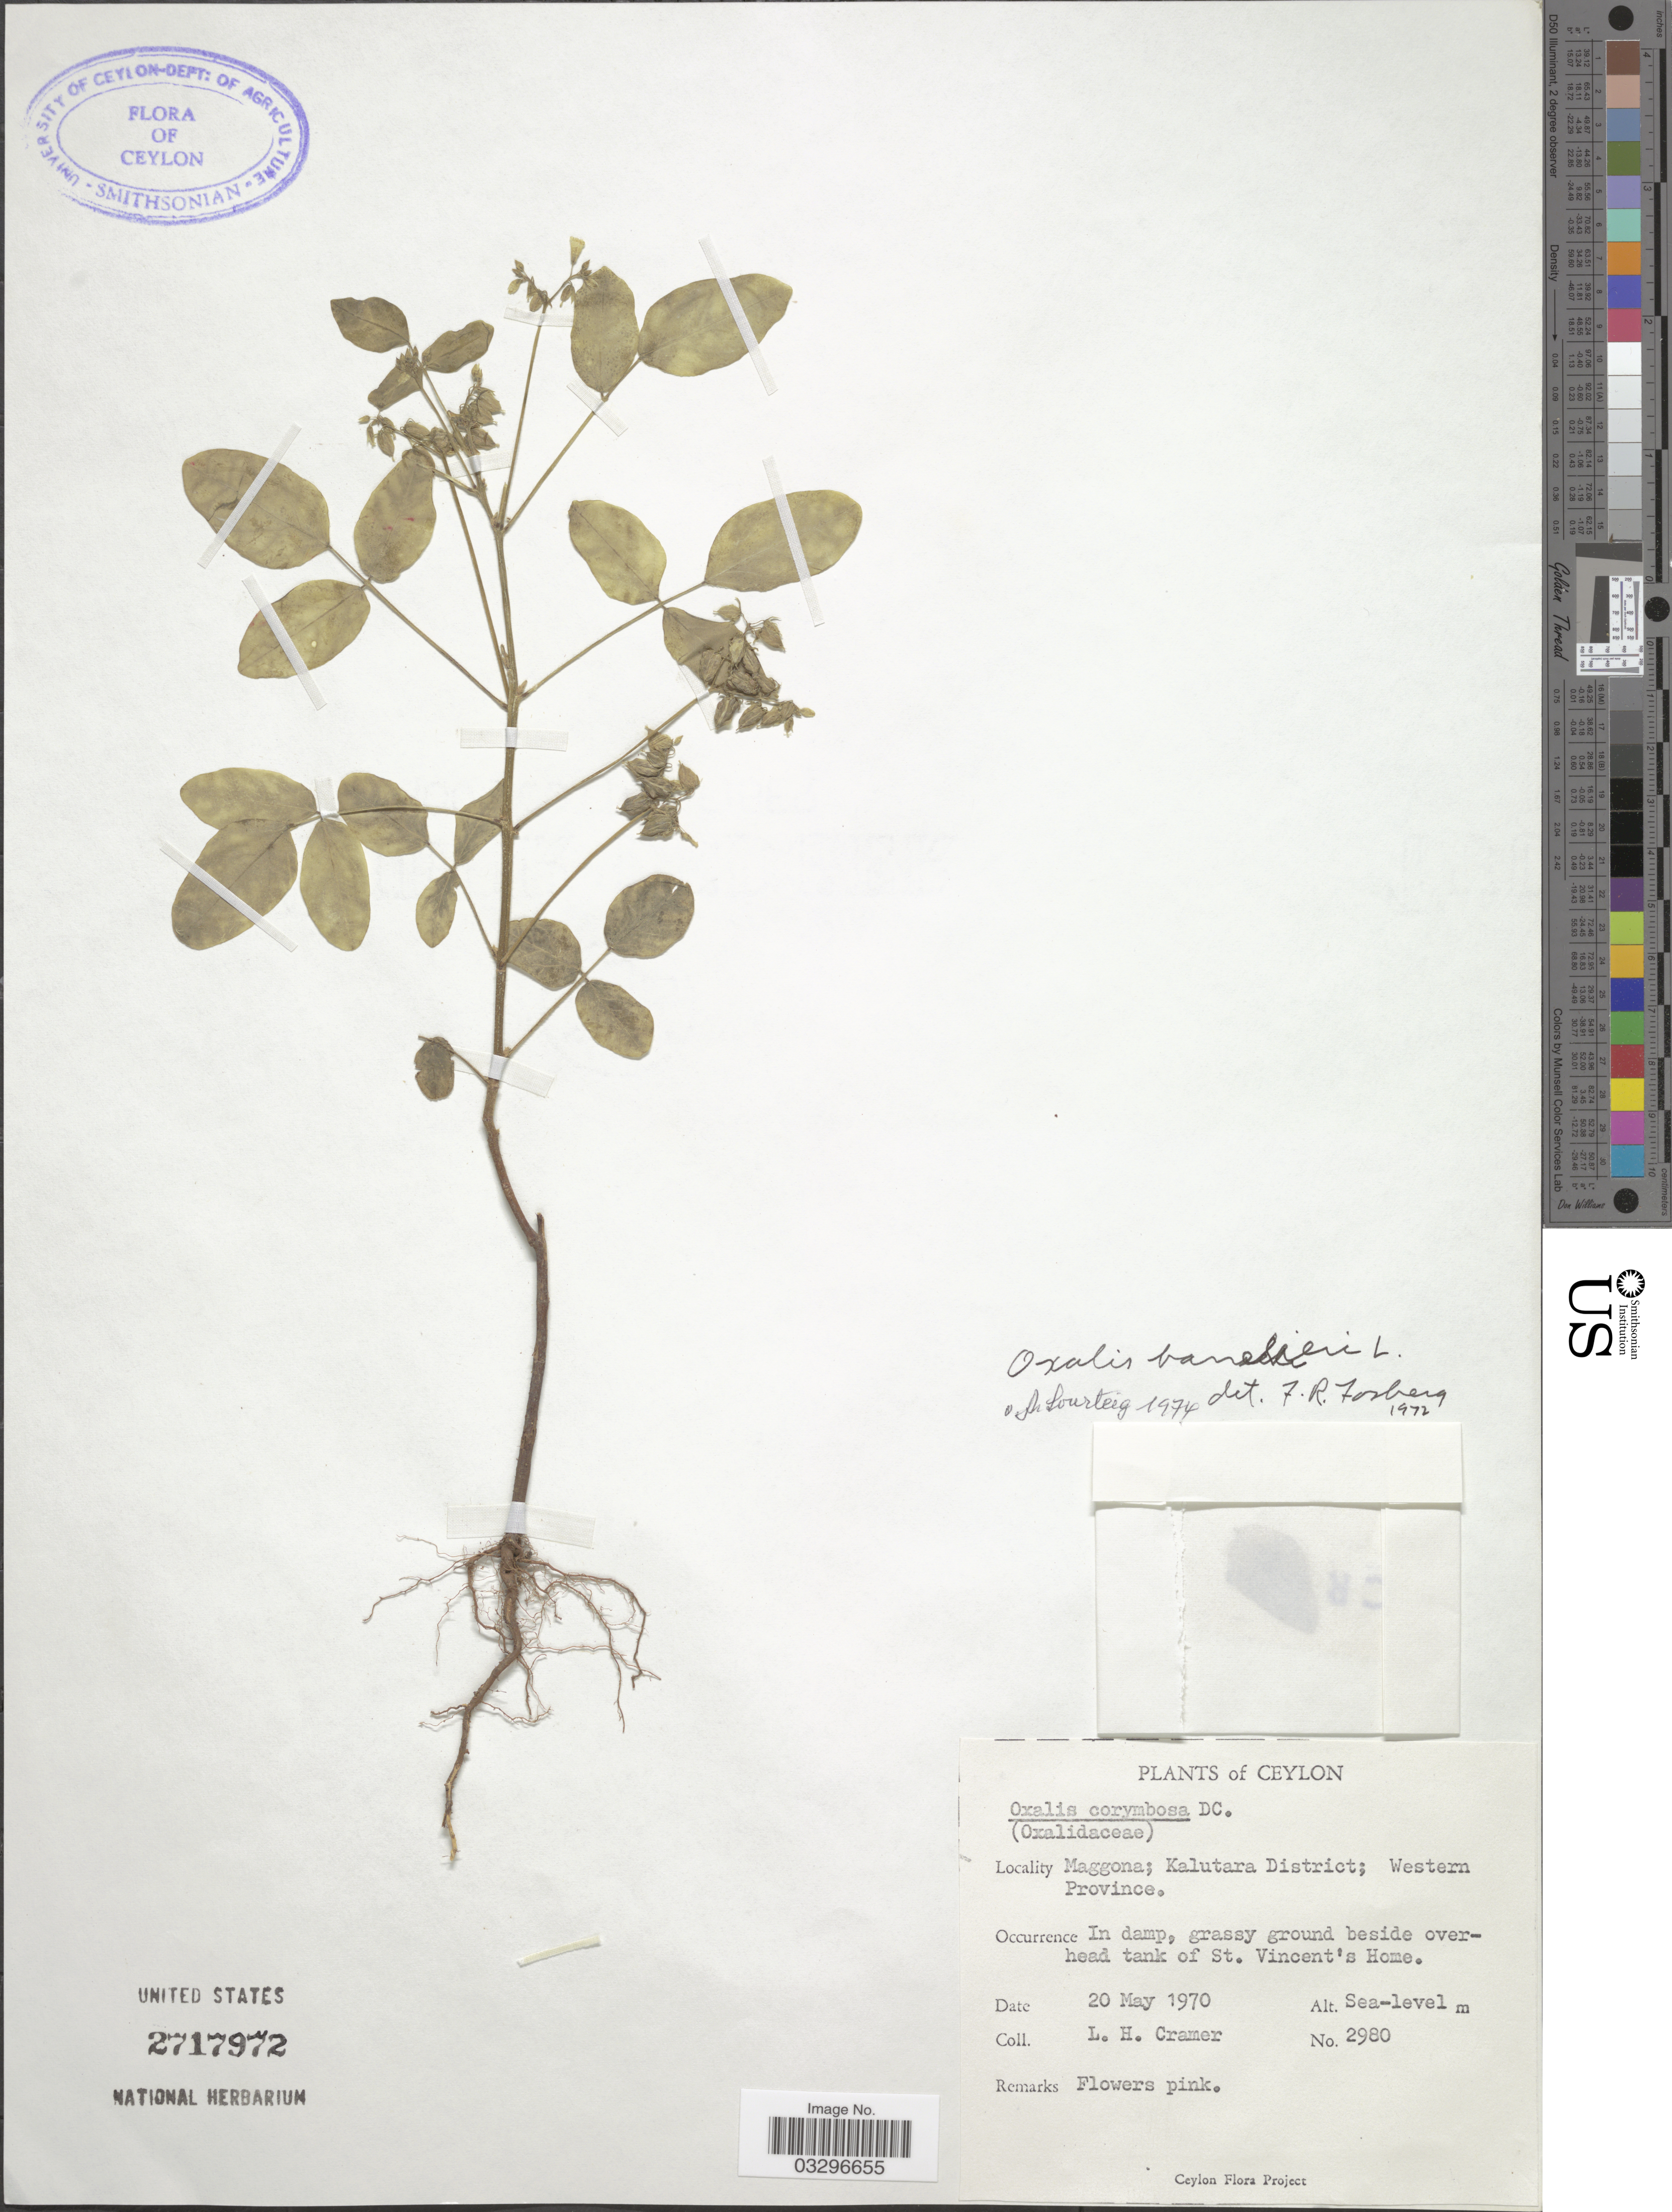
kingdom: Plantae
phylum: Tracheophyta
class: Magnoliopsida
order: Oxalidales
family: Oxalidaceae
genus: Oxalis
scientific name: Oxalis barrelieri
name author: L.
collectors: L. H. Cramer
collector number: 2980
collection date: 1970-05-20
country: Sri Lanka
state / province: Western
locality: Ceylon, Maggona; Kalutara District, In damp, grassy ground beside overhead tank of St. Vicent's Home.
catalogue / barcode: US 2717972